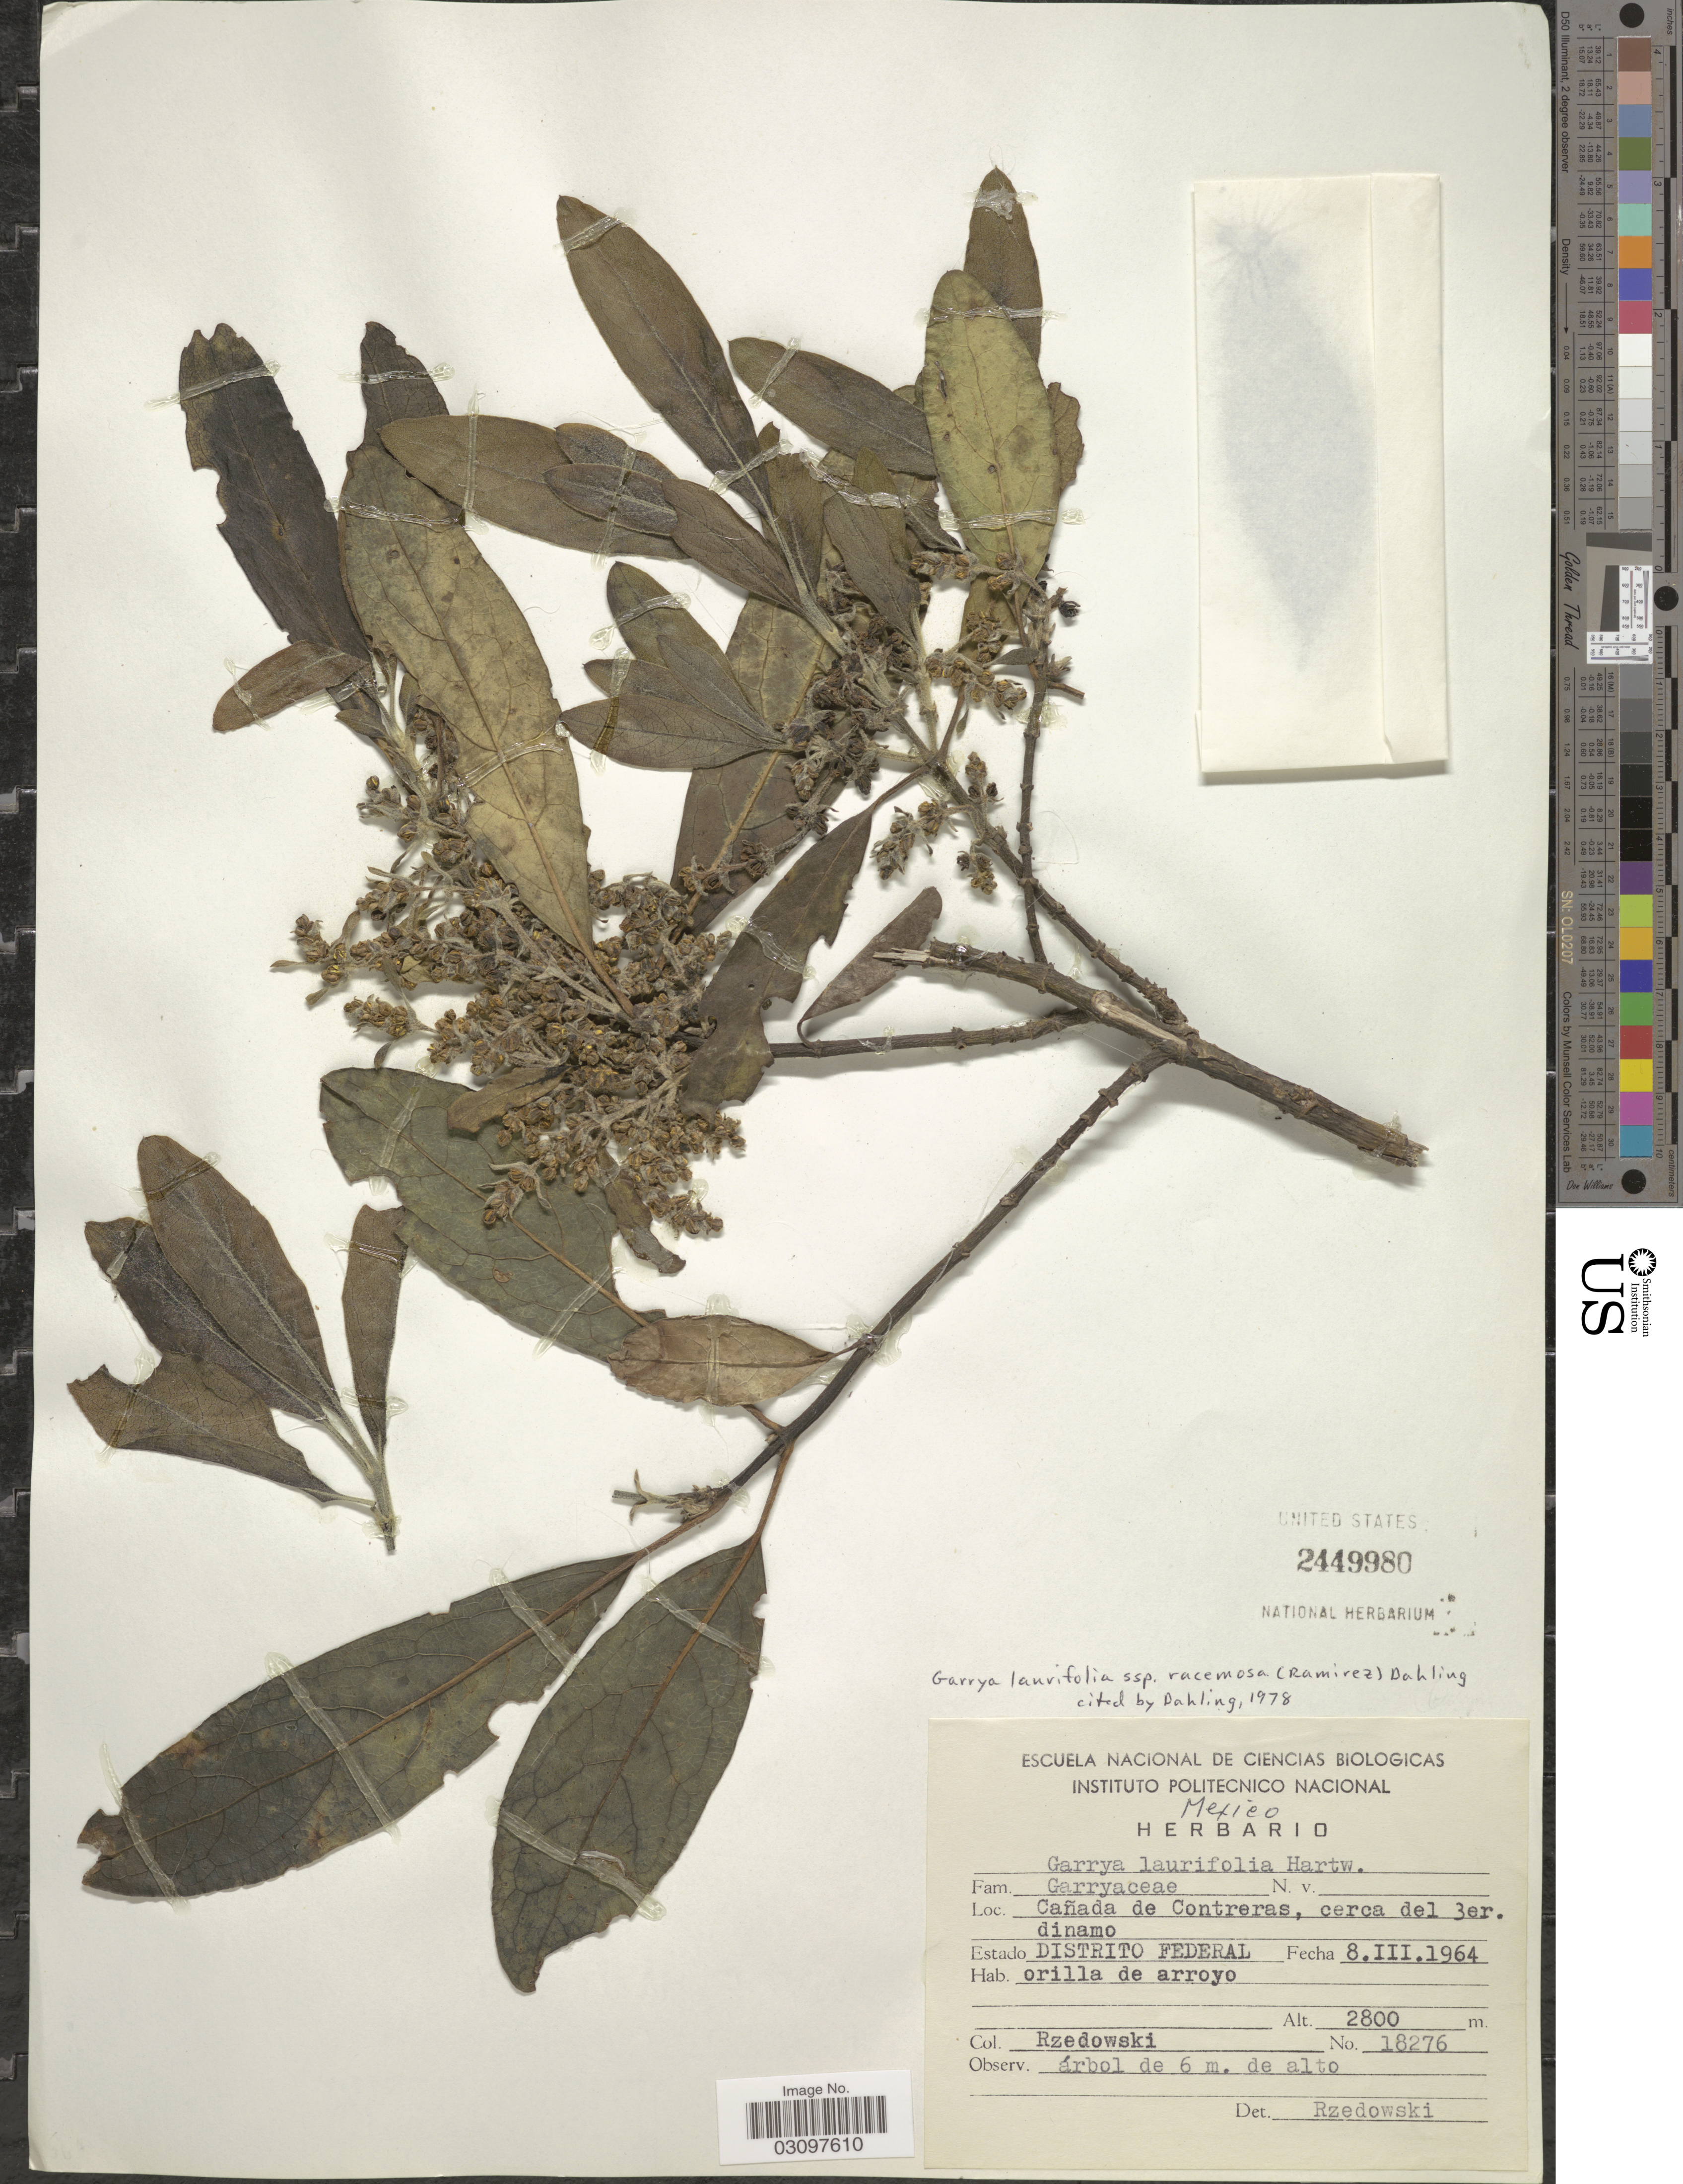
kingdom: Plantae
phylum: Tracheophyta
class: Magnoliopsida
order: Garryales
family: Garryaceae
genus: Garrya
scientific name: Garrya laurifolia subsp. racemosa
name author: (Ramírez) Dahling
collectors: Rzedowski, --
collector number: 18276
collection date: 1964-03-08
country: Mexico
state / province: Distrito Federal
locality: Cañada de Contreras, cerca del 3er dinamo.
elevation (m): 2800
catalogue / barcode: US 2449980